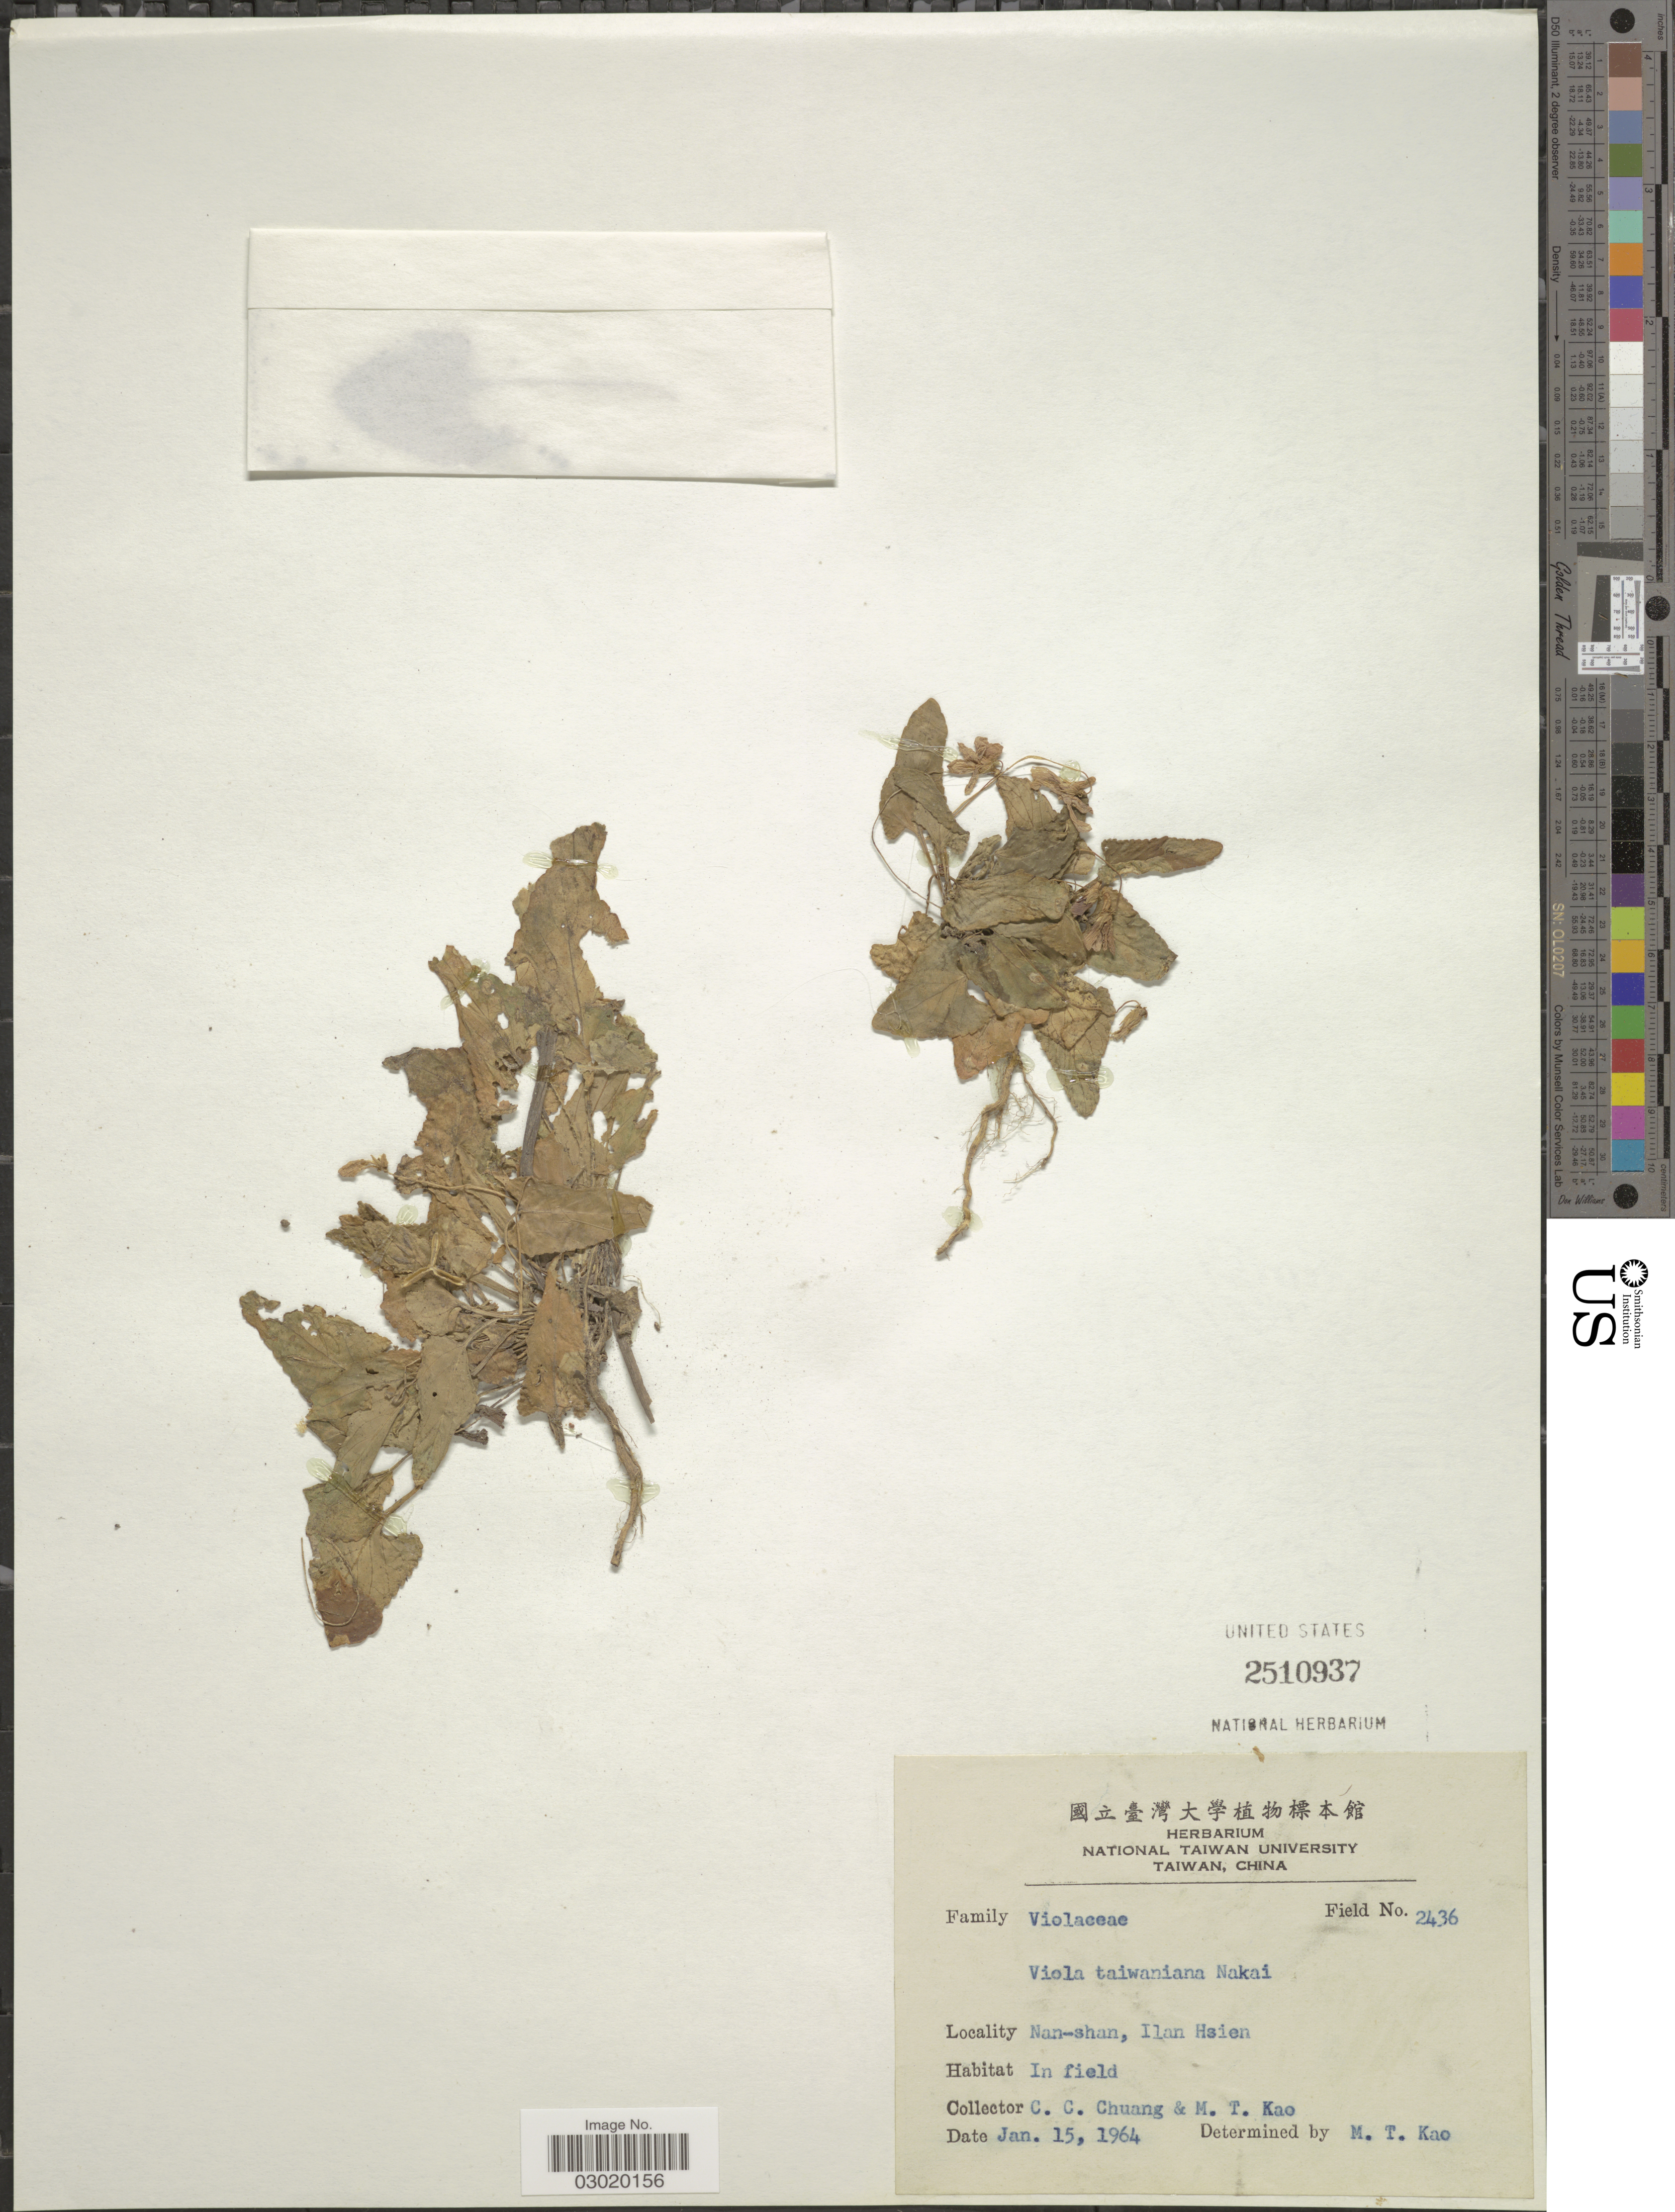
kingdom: Plantae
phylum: Tracheophyta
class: Magnoliopsida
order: Malpighiales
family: Violaceae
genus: Viola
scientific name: Viola taiwaniana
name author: Nakai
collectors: C. C. Chuang & M. T. Kao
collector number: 2436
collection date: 1964-01-15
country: Taiwan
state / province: Ilan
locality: Nan-shan, Ilan Hsien.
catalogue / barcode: US 2510937